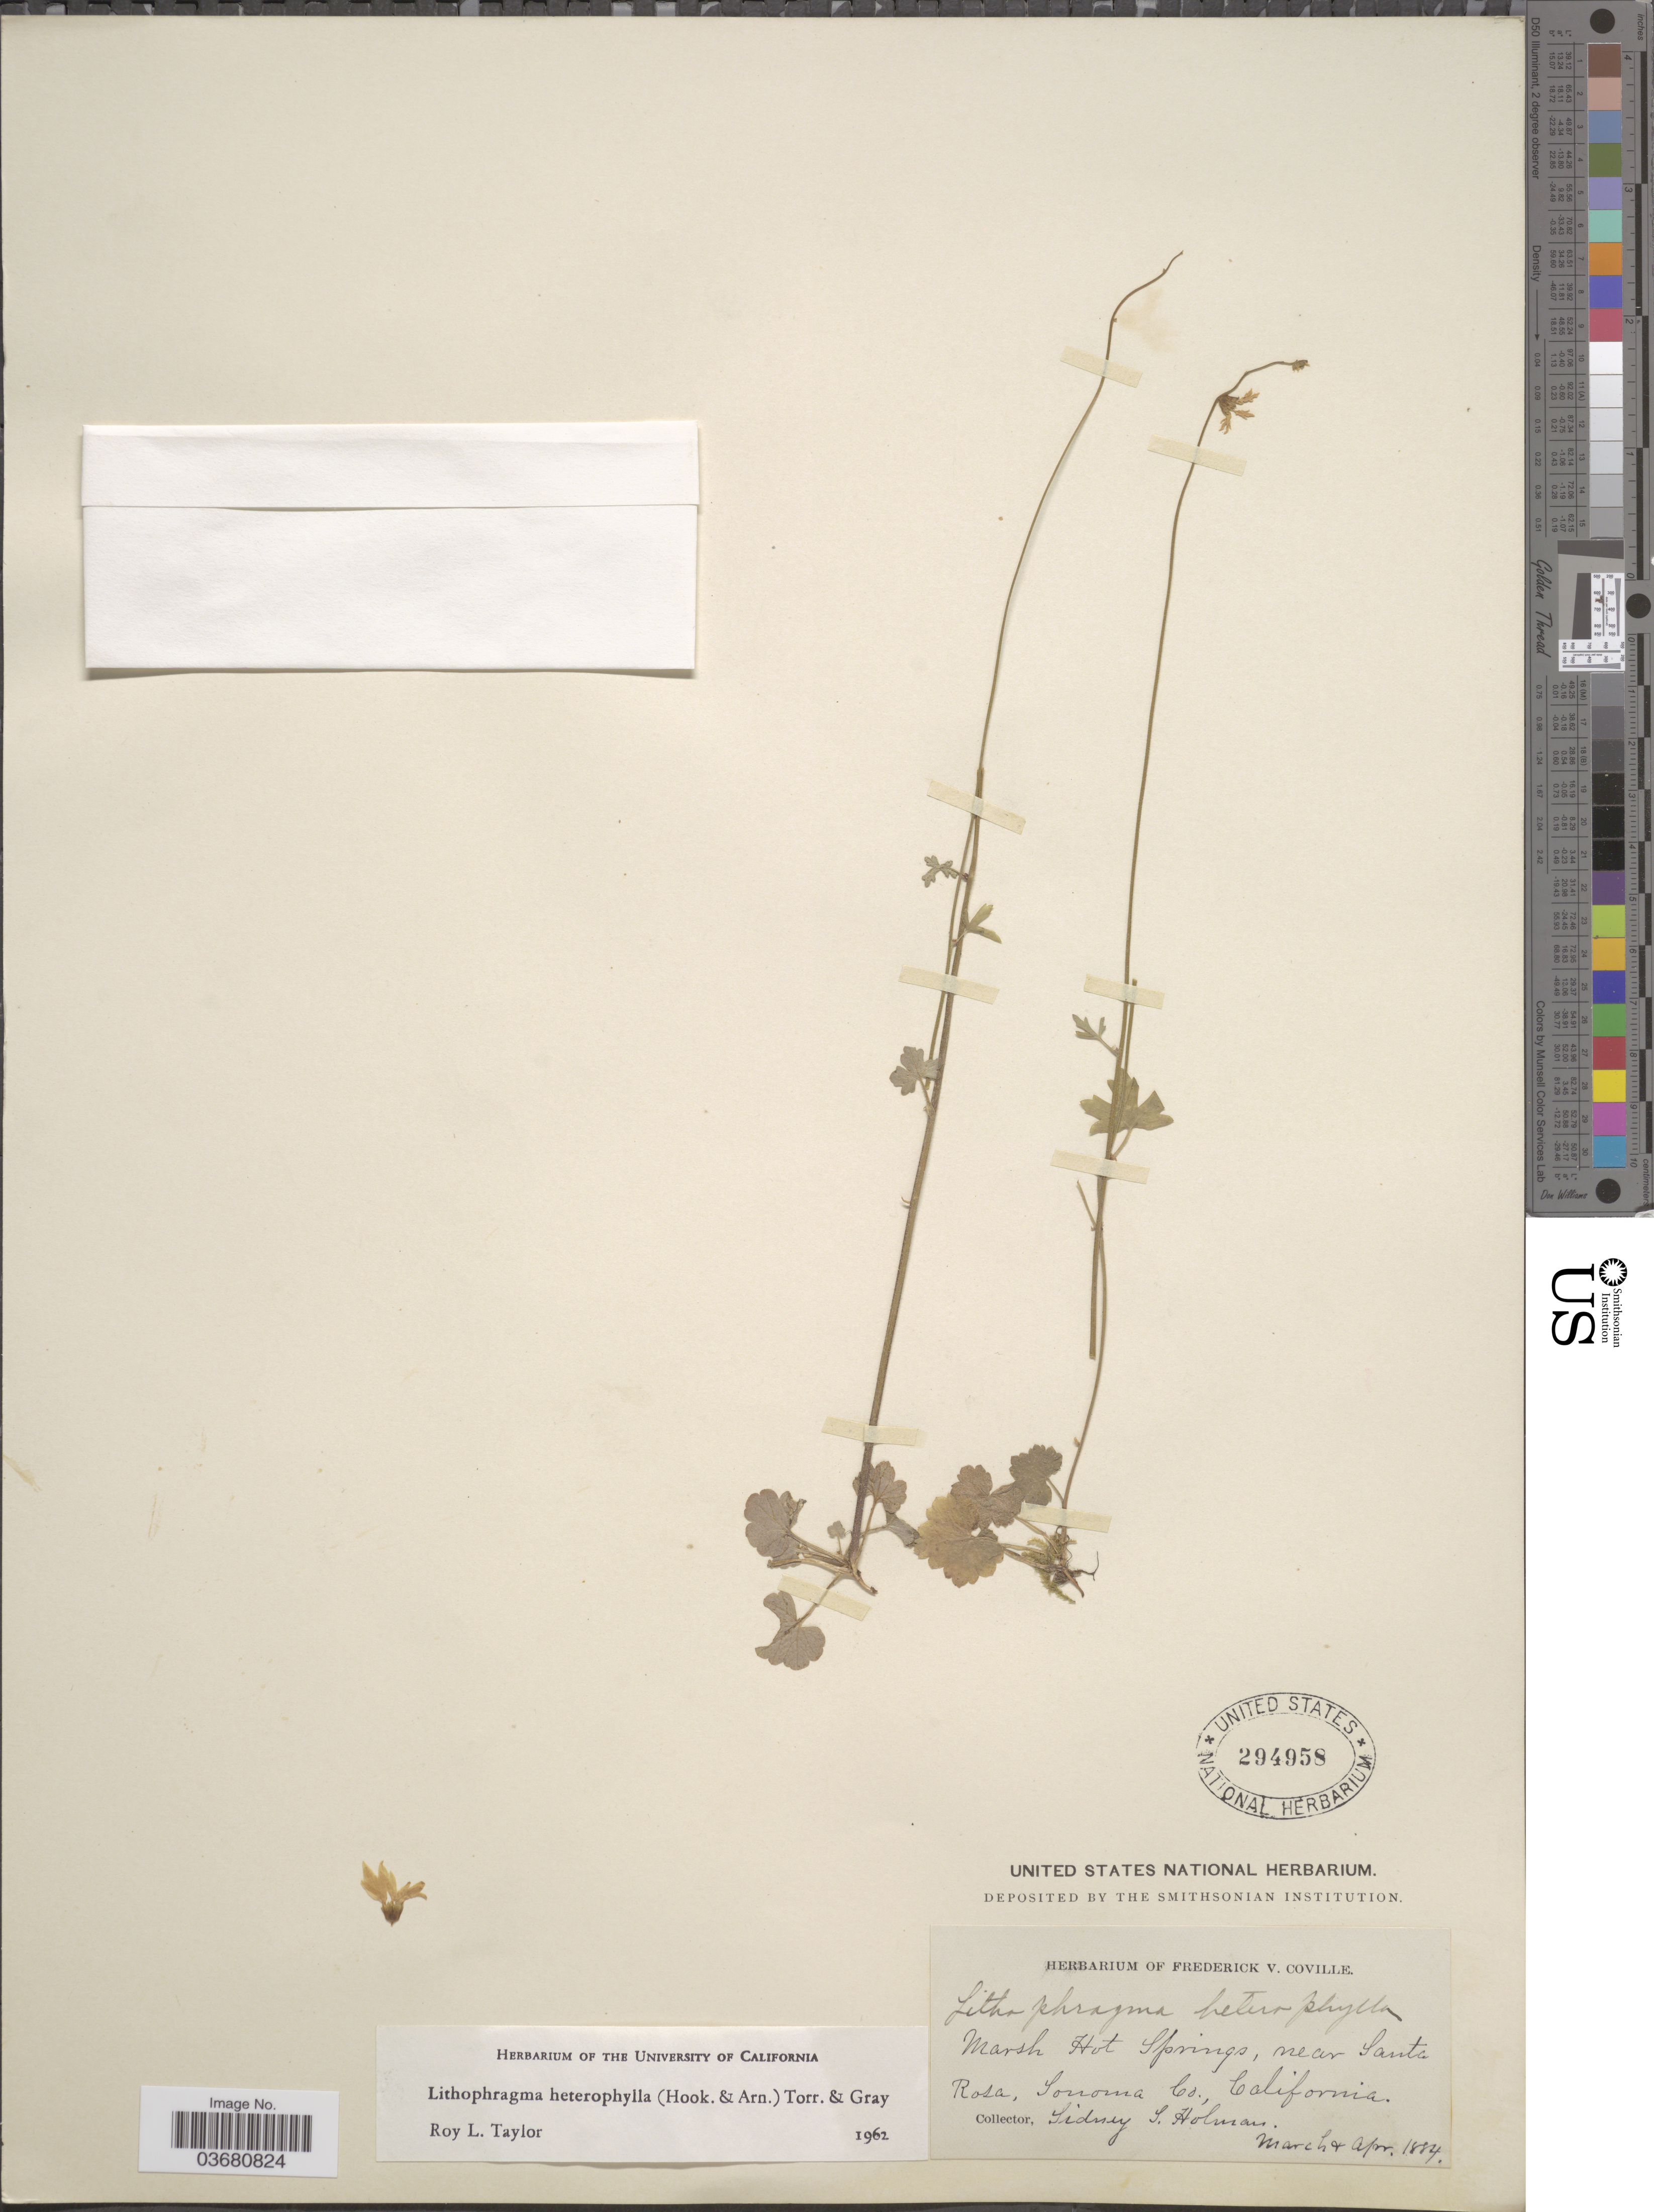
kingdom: Plantae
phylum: Tracheophyta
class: Magnoliopsida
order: Saxifragales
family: Saxifragaceae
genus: Lithophragma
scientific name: Lithophragma heterophyllum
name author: (Hook. & Arn.) Hook. & Arn.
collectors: S. Holman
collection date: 1884-03/1884-04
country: United States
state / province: California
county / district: Sonoma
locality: Marsh Hot Springs, near Santa Rosa, Sonoma Co.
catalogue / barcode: US 294958